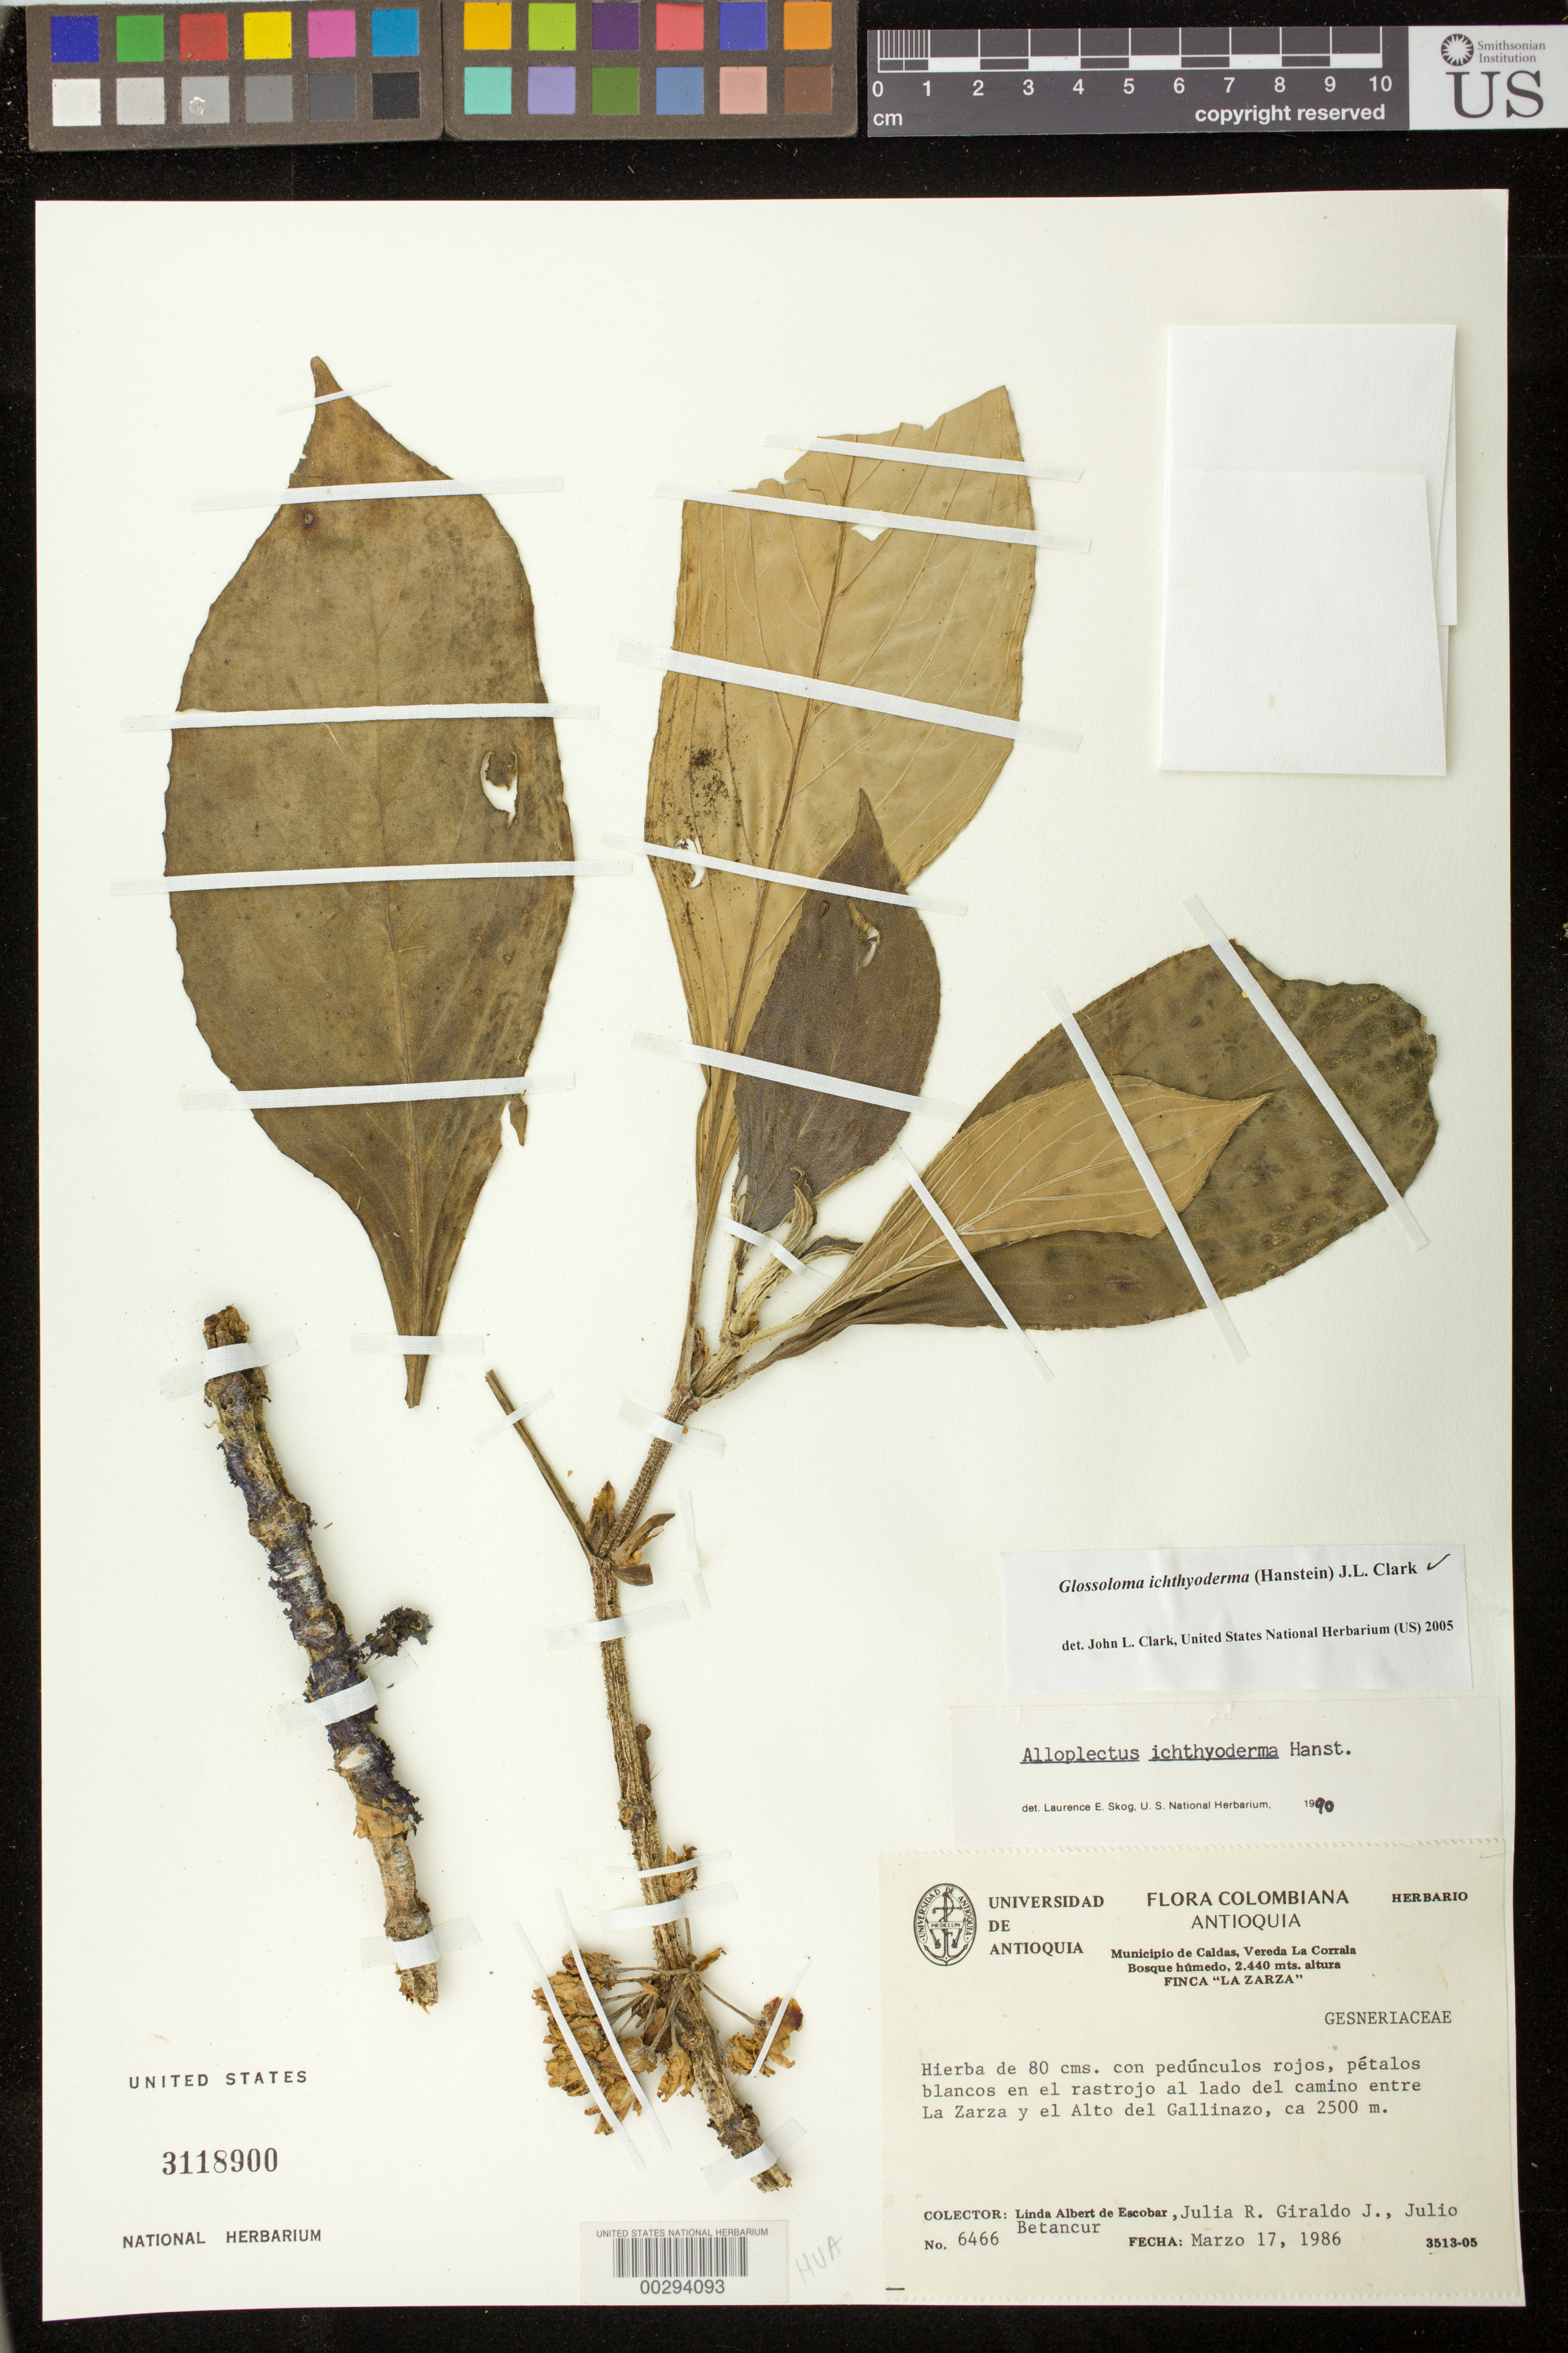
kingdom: Plantae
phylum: Tracheophyta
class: Magnoliopsida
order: Lamiales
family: Gesneriaceae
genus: Glossoloma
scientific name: Glossoloma ichthyoderma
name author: (Hanst.) J.L. Clark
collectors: L. K. de Escobar, J. Giraldo J. & J. C. Betancur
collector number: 6466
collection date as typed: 17 Mar 1986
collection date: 1986-03-17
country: Colombia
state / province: Antioquia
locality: Road between La Zarza and Alto del Gallinazo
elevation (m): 2500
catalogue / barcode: US 3118900